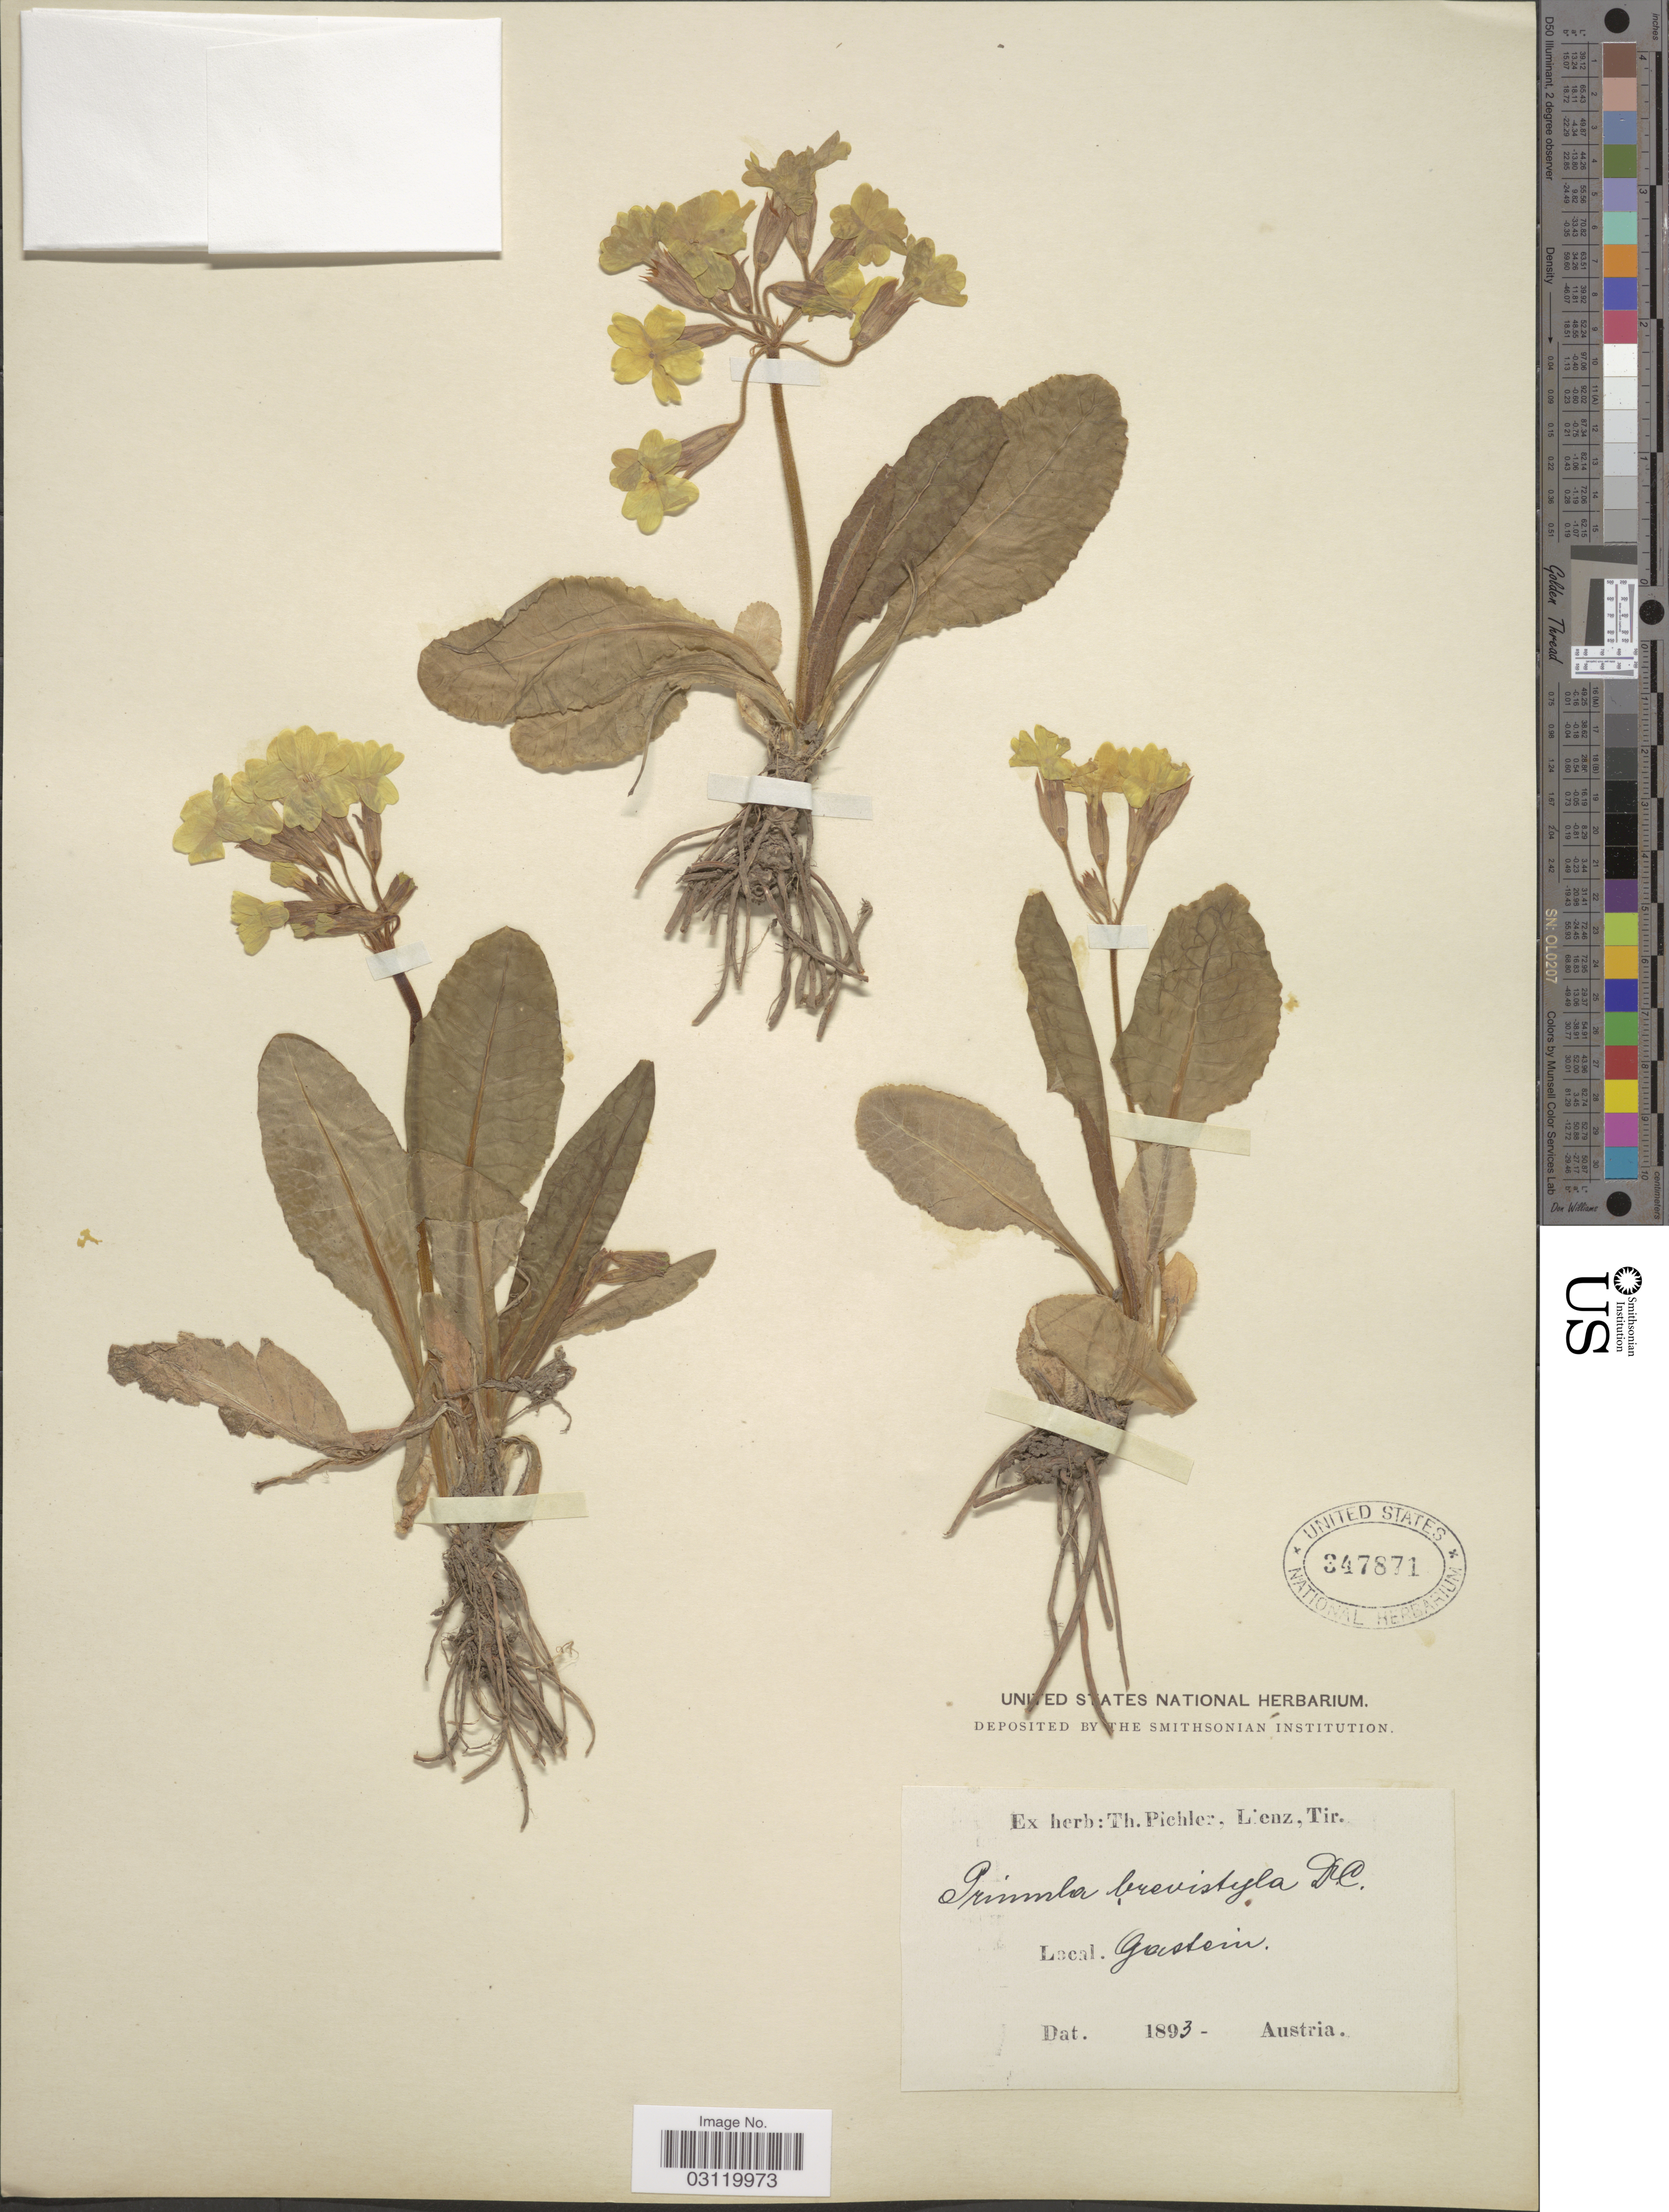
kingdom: Plantae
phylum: Tracheophyta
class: Magnoliopsida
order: Ericales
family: Primulaceae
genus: Primula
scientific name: Primula x brevistyla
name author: DC.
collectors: T. Pichler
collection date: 1893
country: Austria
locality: Gastein.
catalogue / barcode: US 347871